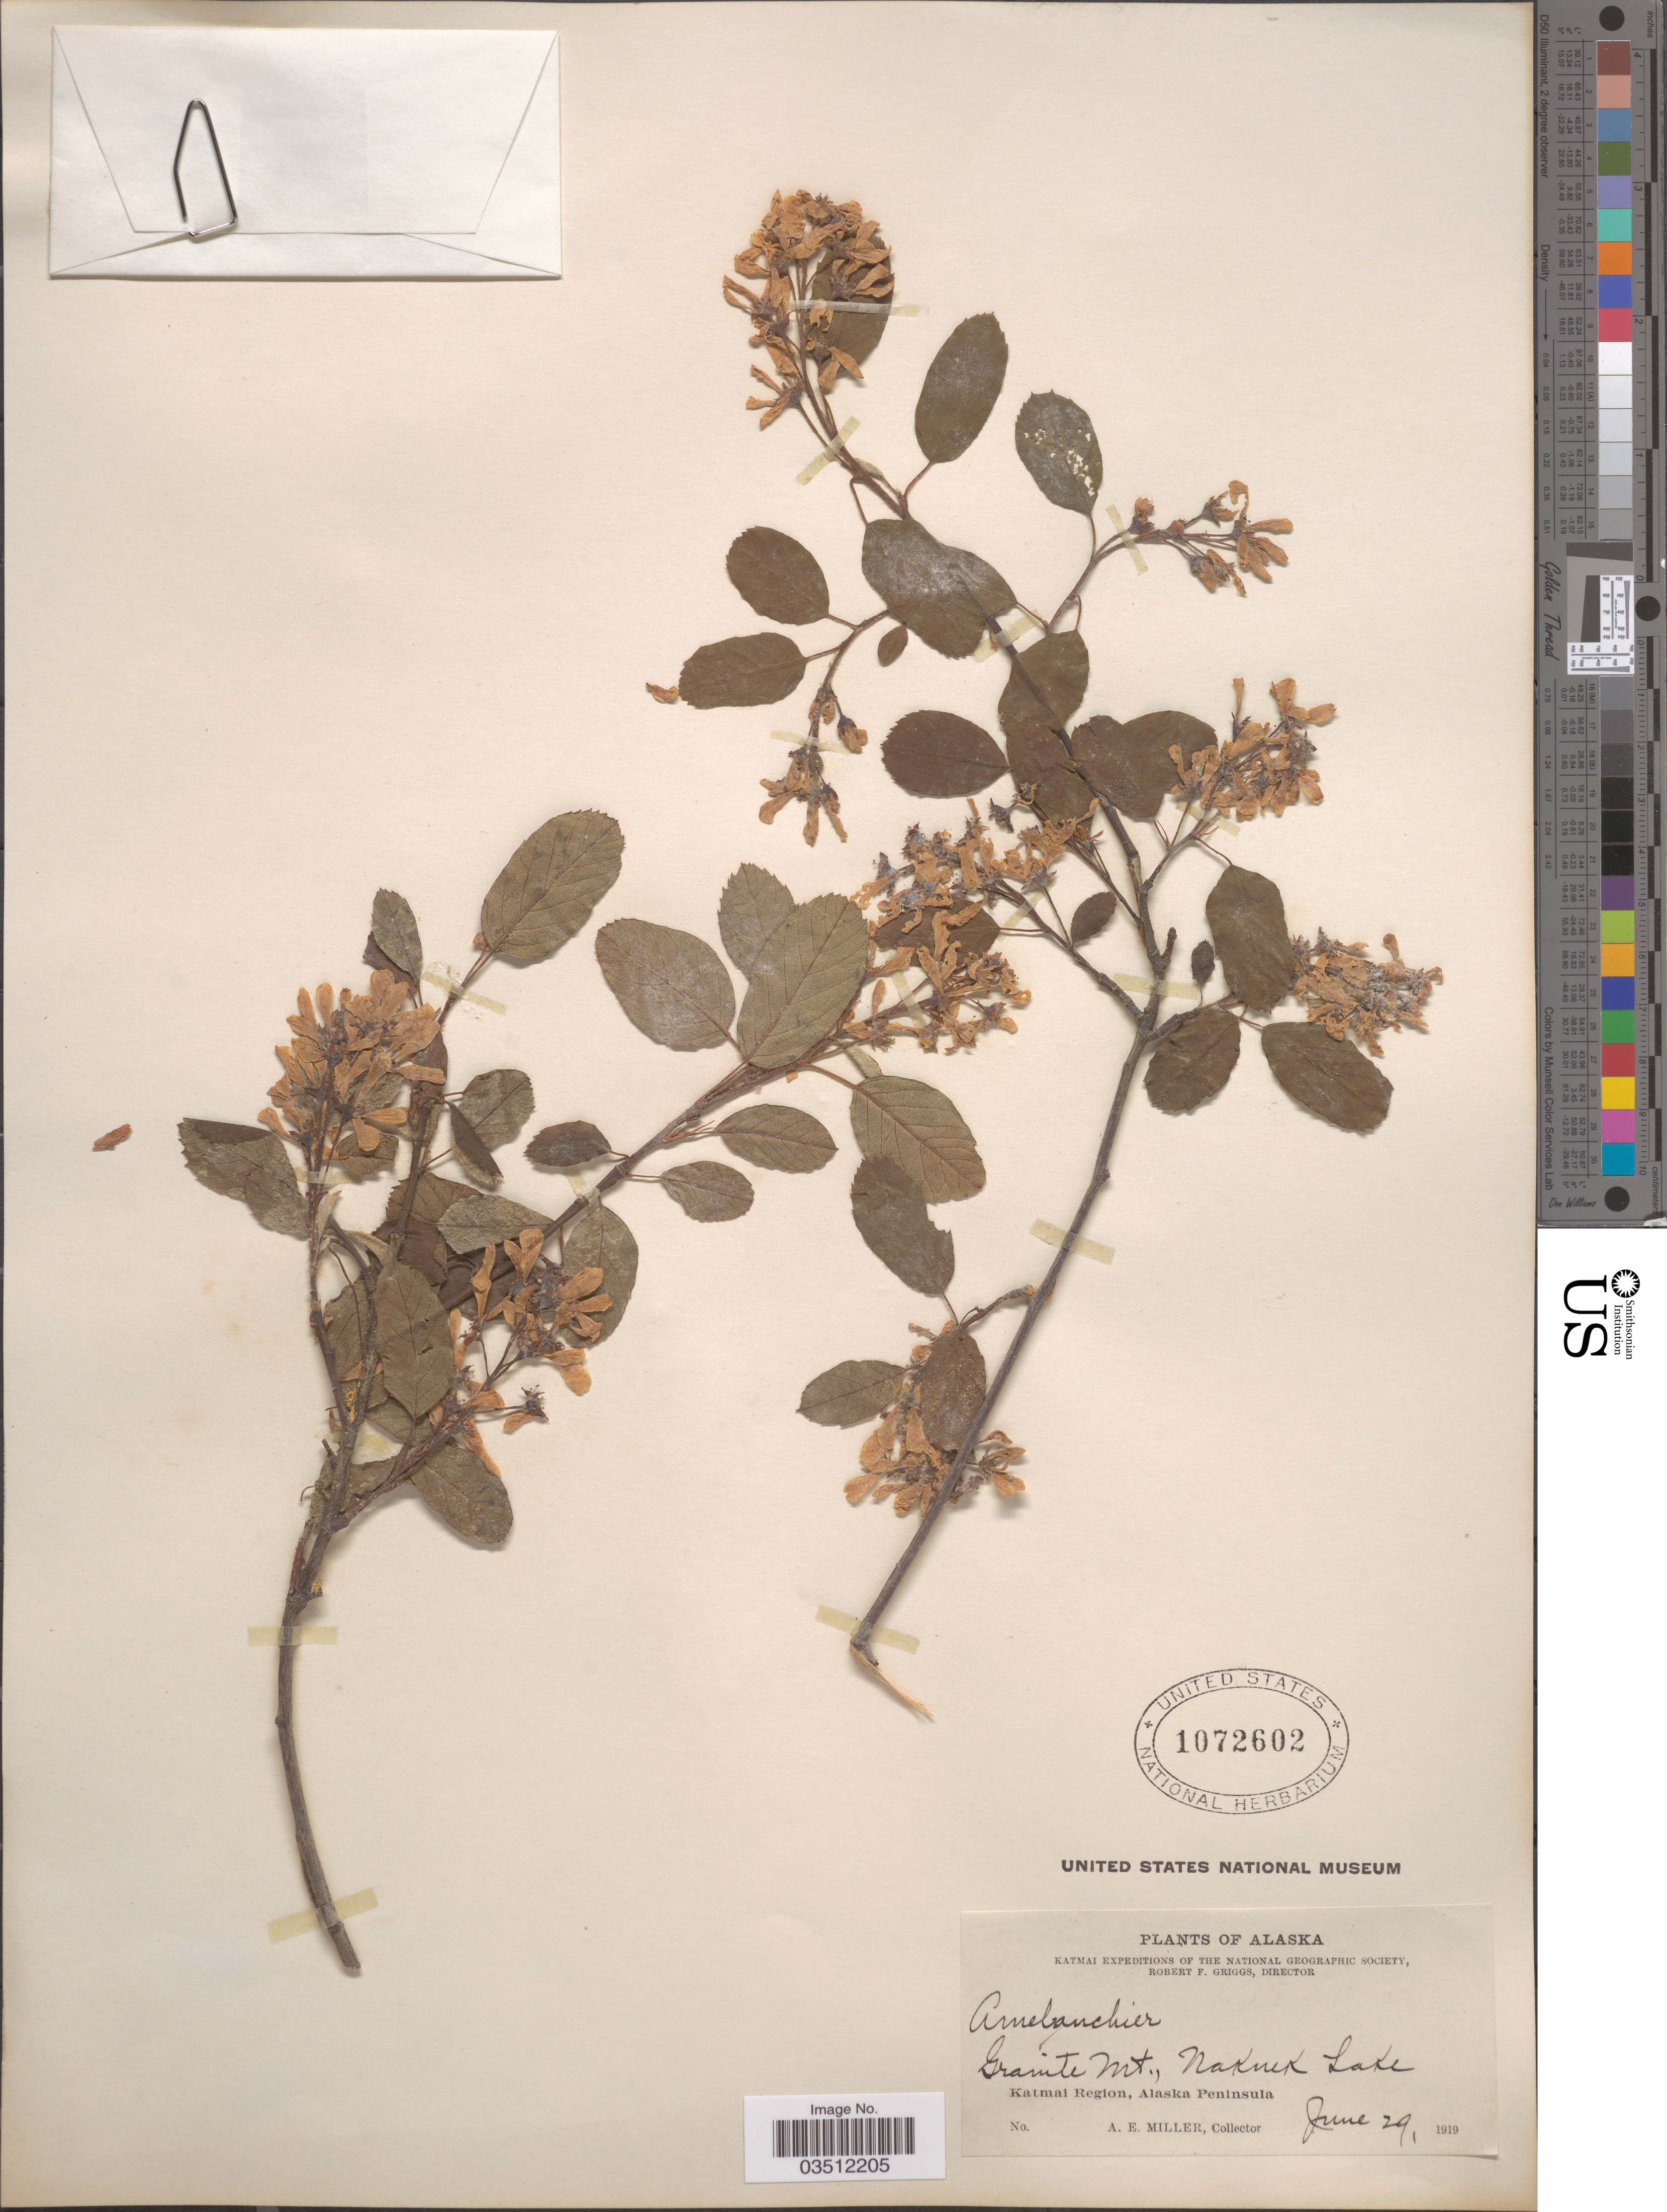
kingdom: Plantae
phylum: Tracheophyta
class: Magnoliopsida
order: Rosales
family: Rosaceae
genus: Amelanchier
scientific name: Amelanchier florida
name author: Lindl.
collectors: A. E. Miller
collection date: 1919-06-29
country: United States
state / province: Alaska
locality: Granite Mt., Naknek Lake. Katmai Region, Alaska Peninsula.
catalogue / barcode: US 1072602